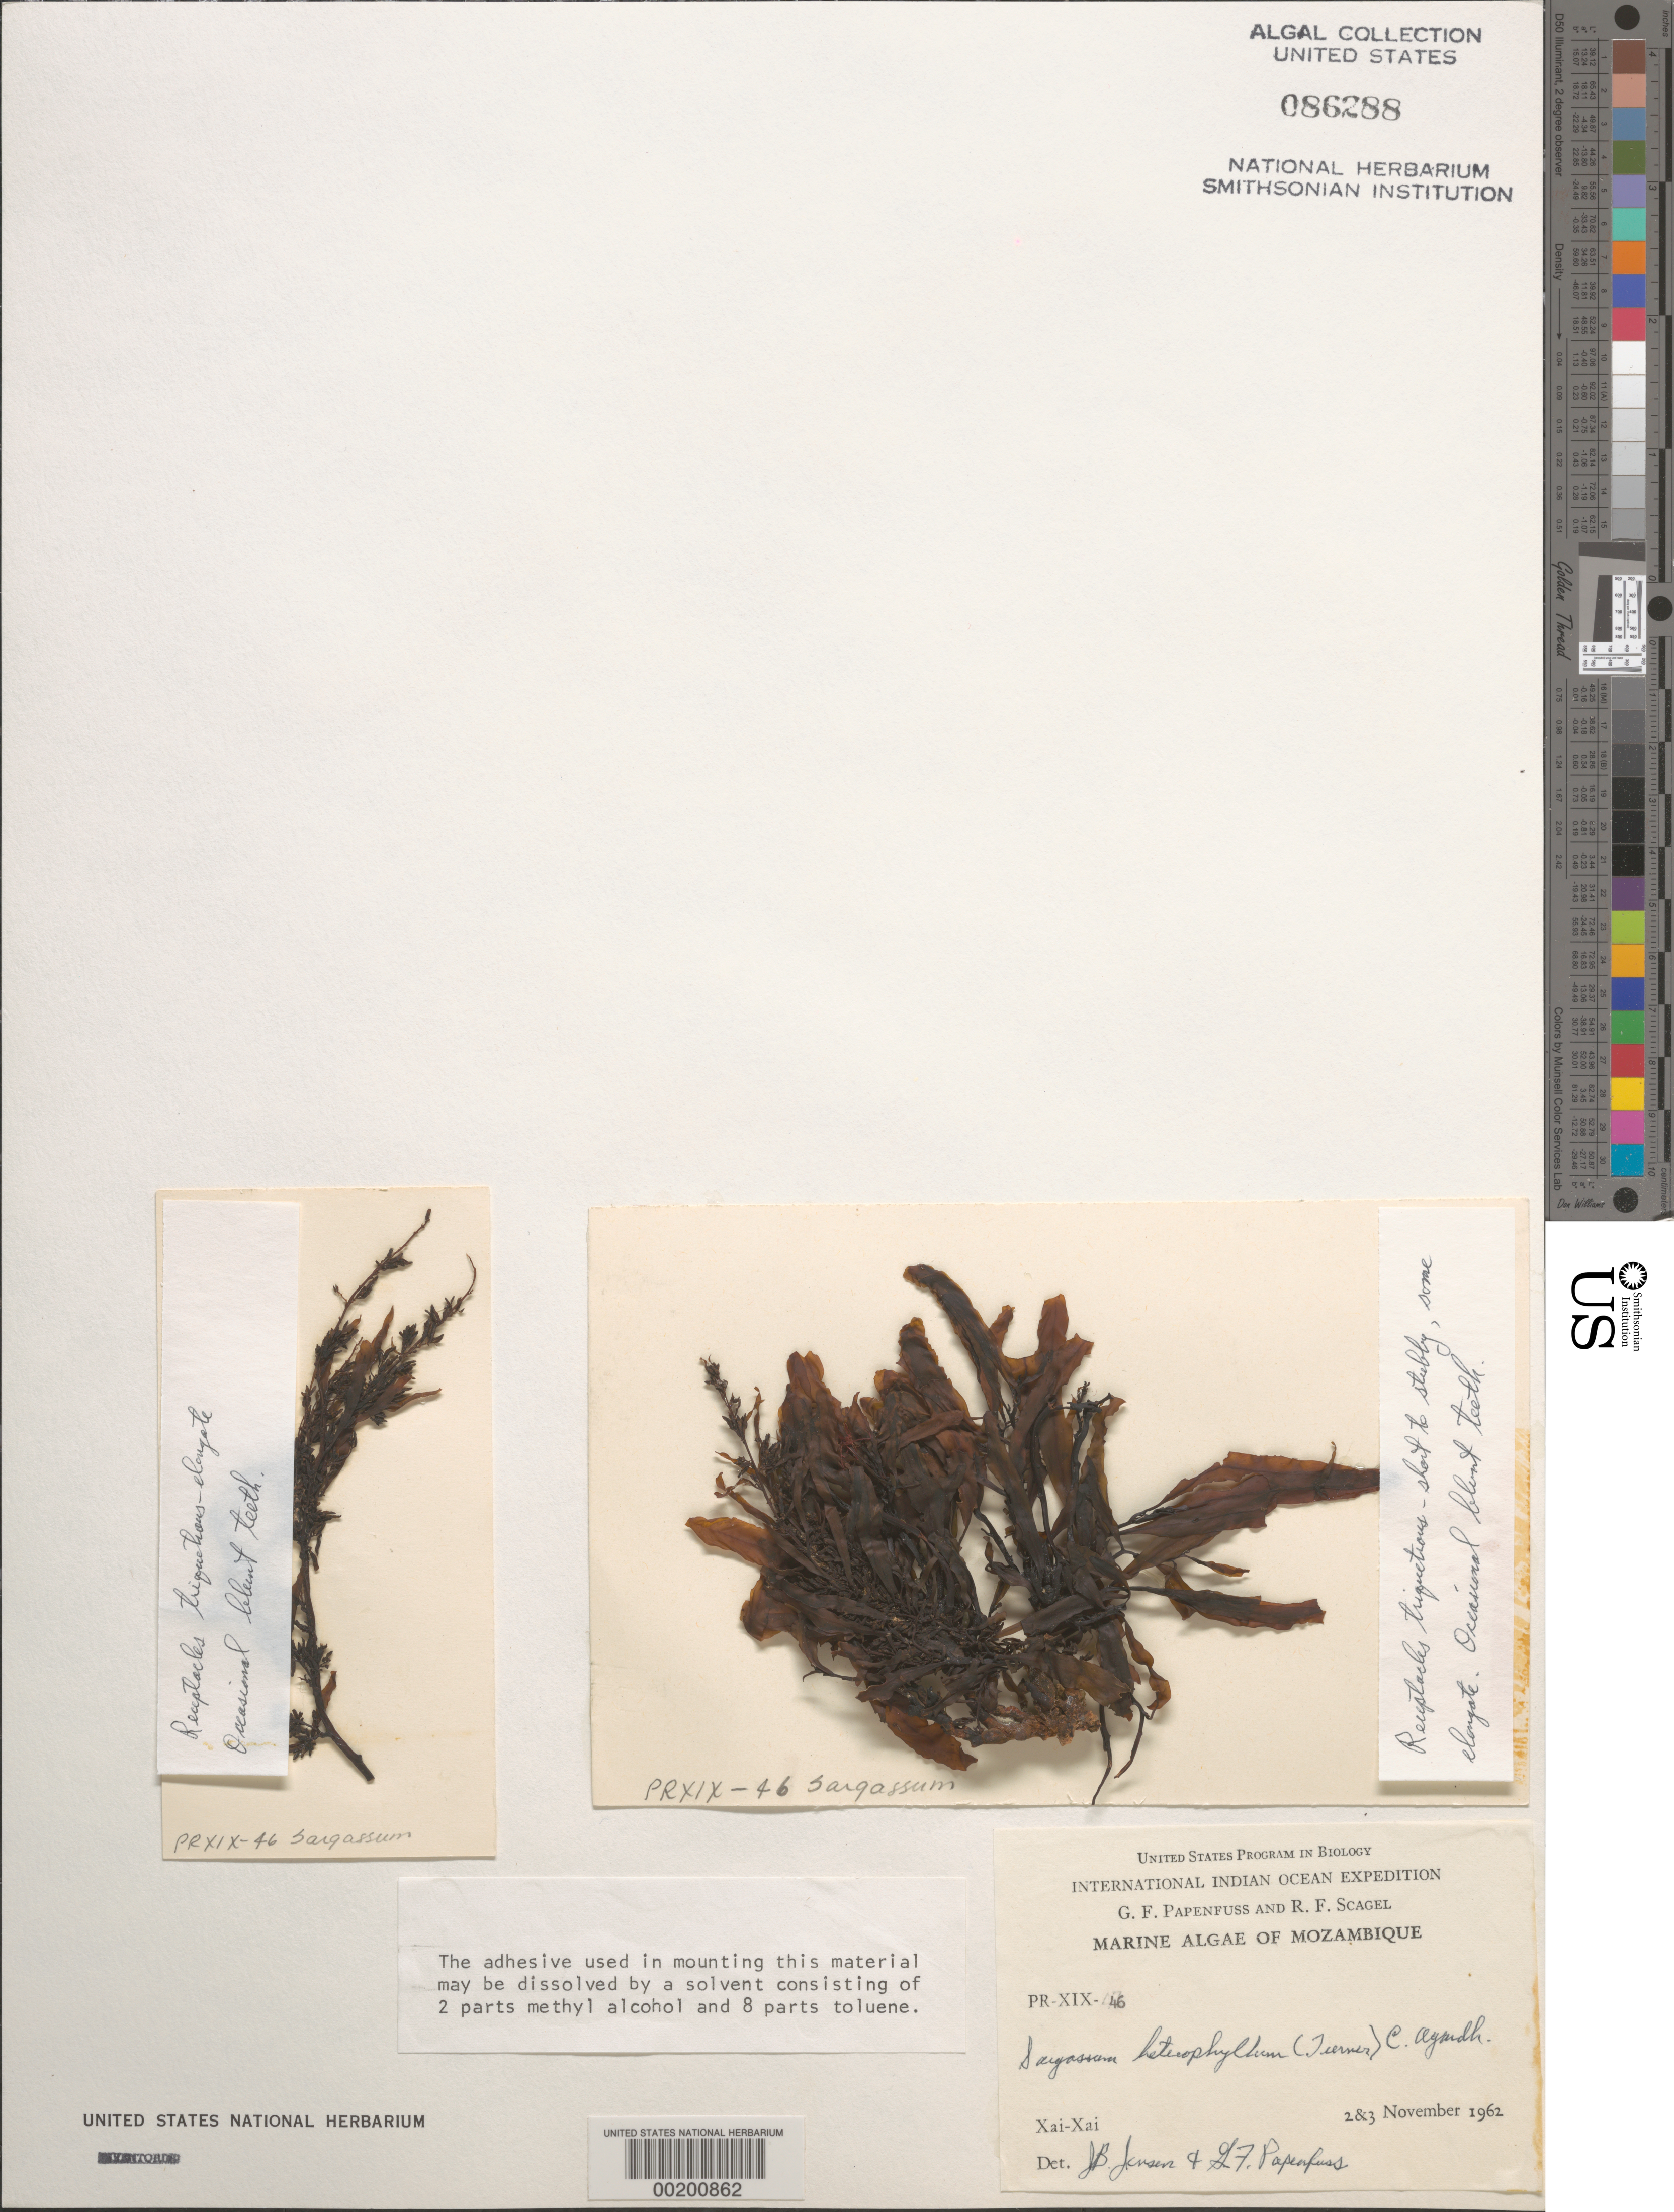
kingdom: Chromista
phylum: Ochrophyta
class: Phaeophyceae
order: Fucales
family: Sargassaceae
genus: Sargassum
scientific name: Sargassum incisifolium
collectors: G. Papenfuss & R. F. Scagel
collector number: PR-XIX-46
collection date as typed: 02 Nov 1962 and 03 Nov 1962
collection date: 1962-11-02,1962-11-03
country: Mozambique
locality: Xai-Xai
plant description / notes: International Indian Ocean Expedition, 1962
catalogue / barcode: US 86288